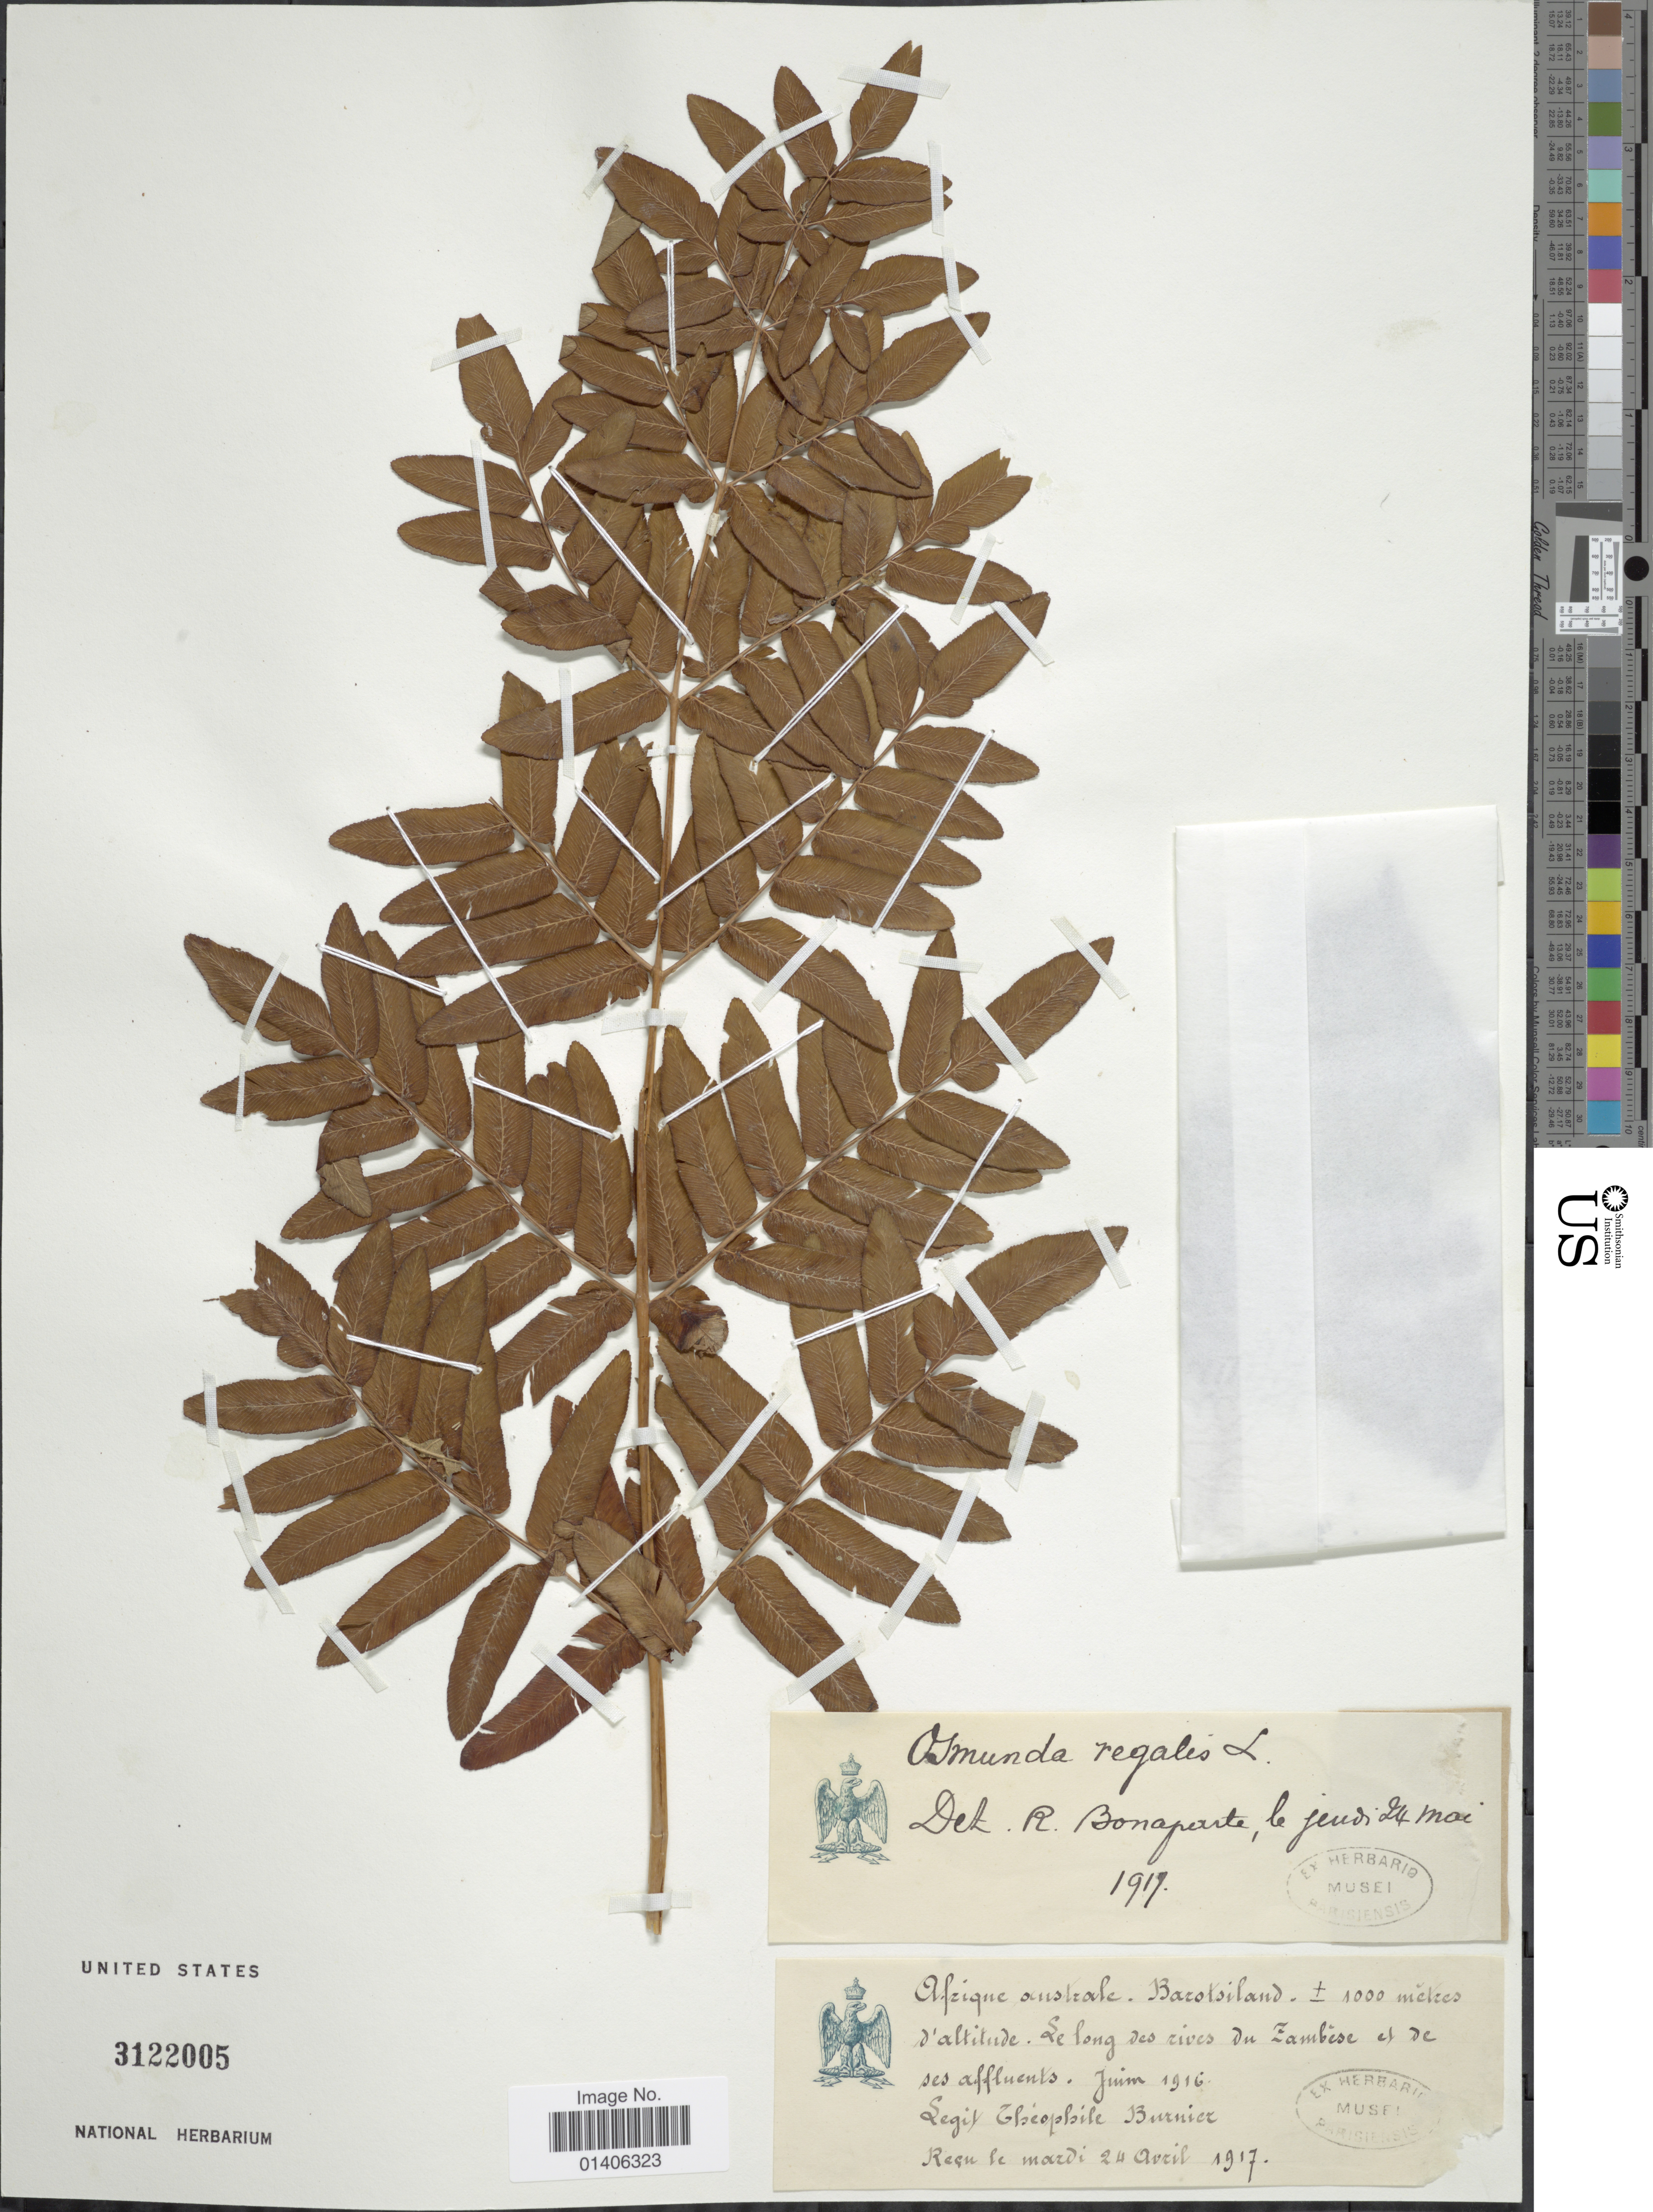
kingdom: Plantae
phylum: Tracheophyta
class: Polypodiopsida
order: Osmundales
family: Osmundaceae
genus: Osmunda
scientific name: Osmunda regalis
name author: L.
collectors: T. Burnier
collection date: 1916-06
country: Zambia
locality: Afrique austral, Barotsiland, le long des rives du Zambise et de ses affluents [interpreted]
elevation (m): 1000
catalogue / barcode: US 3122005